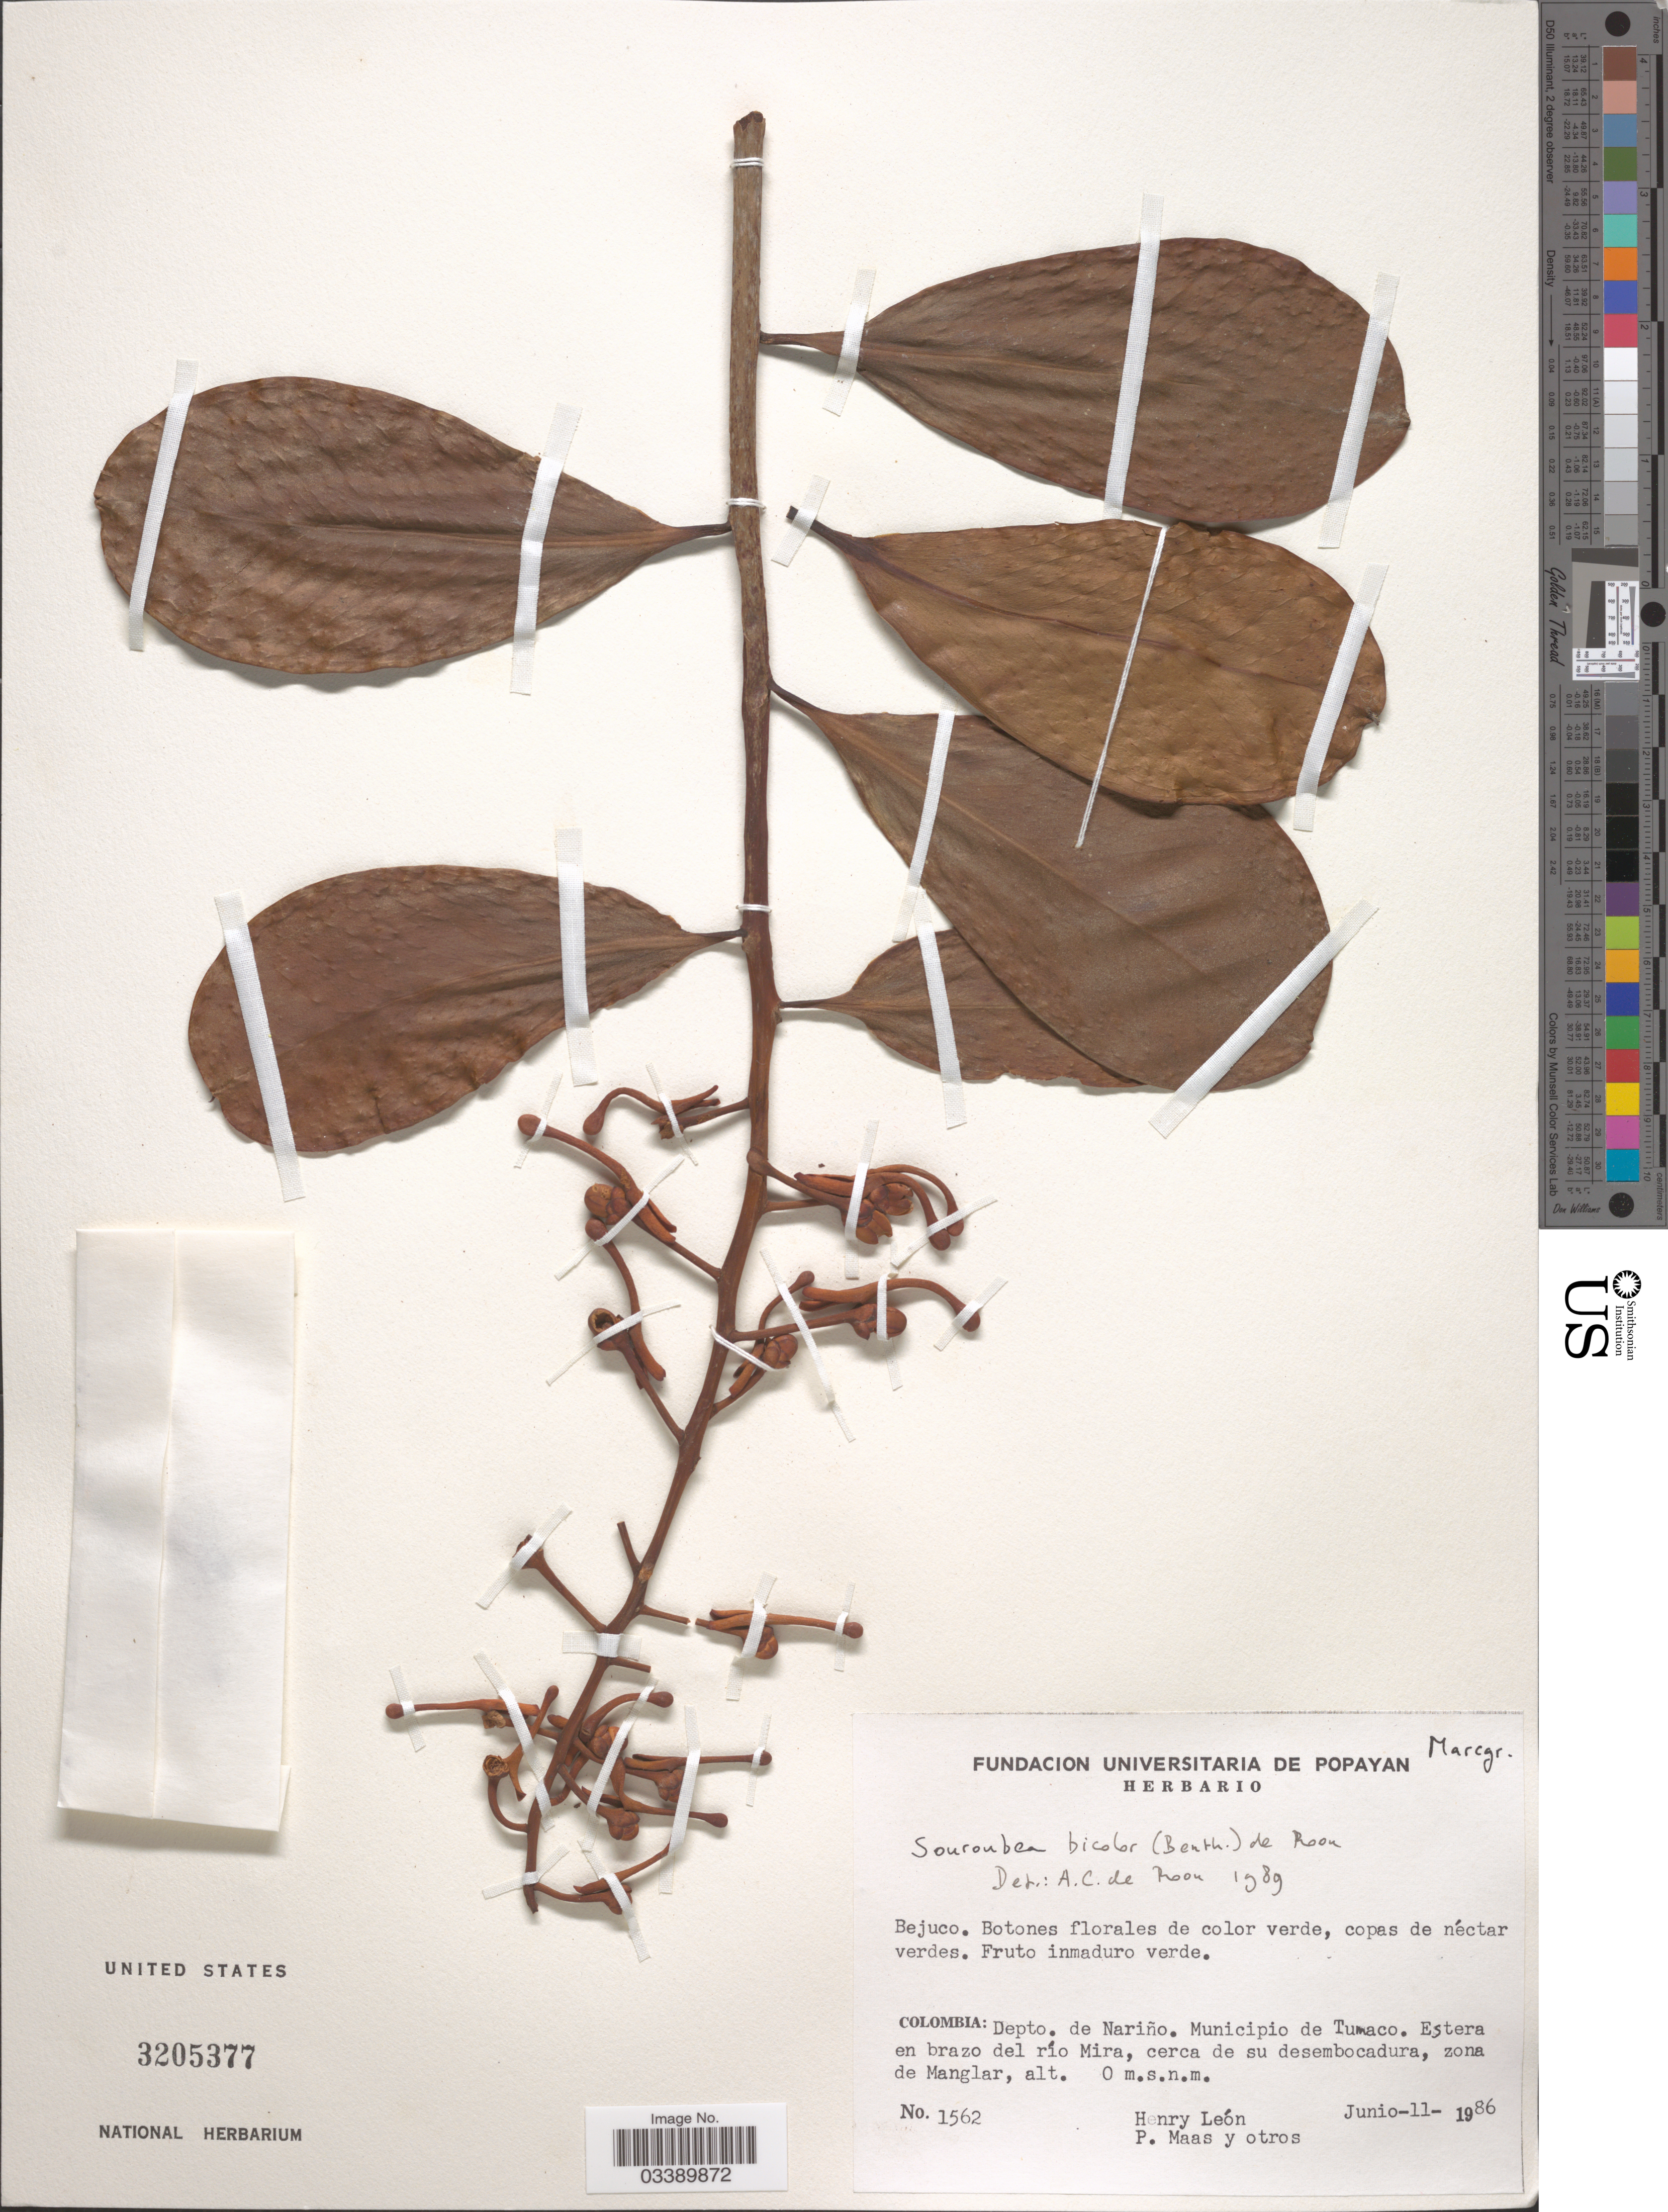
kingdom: Plantae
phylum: Tracheophyta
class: Magnoliopsida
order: Ericales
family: Marcgraviaceae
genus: Souroubea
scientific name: Souroubea bicolor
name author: (Benth.) de Roon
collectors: Henry Leon, P. Maas & et al.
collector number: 1562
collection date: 1986-06-11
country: Colombia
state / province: Nariño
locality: Depto. de Nariño. Municipio de Tumaco. Estera en brazo del río Mira, cerca de su desembocadura, zona de Manglar.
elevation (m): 0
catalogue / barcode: US 3205377